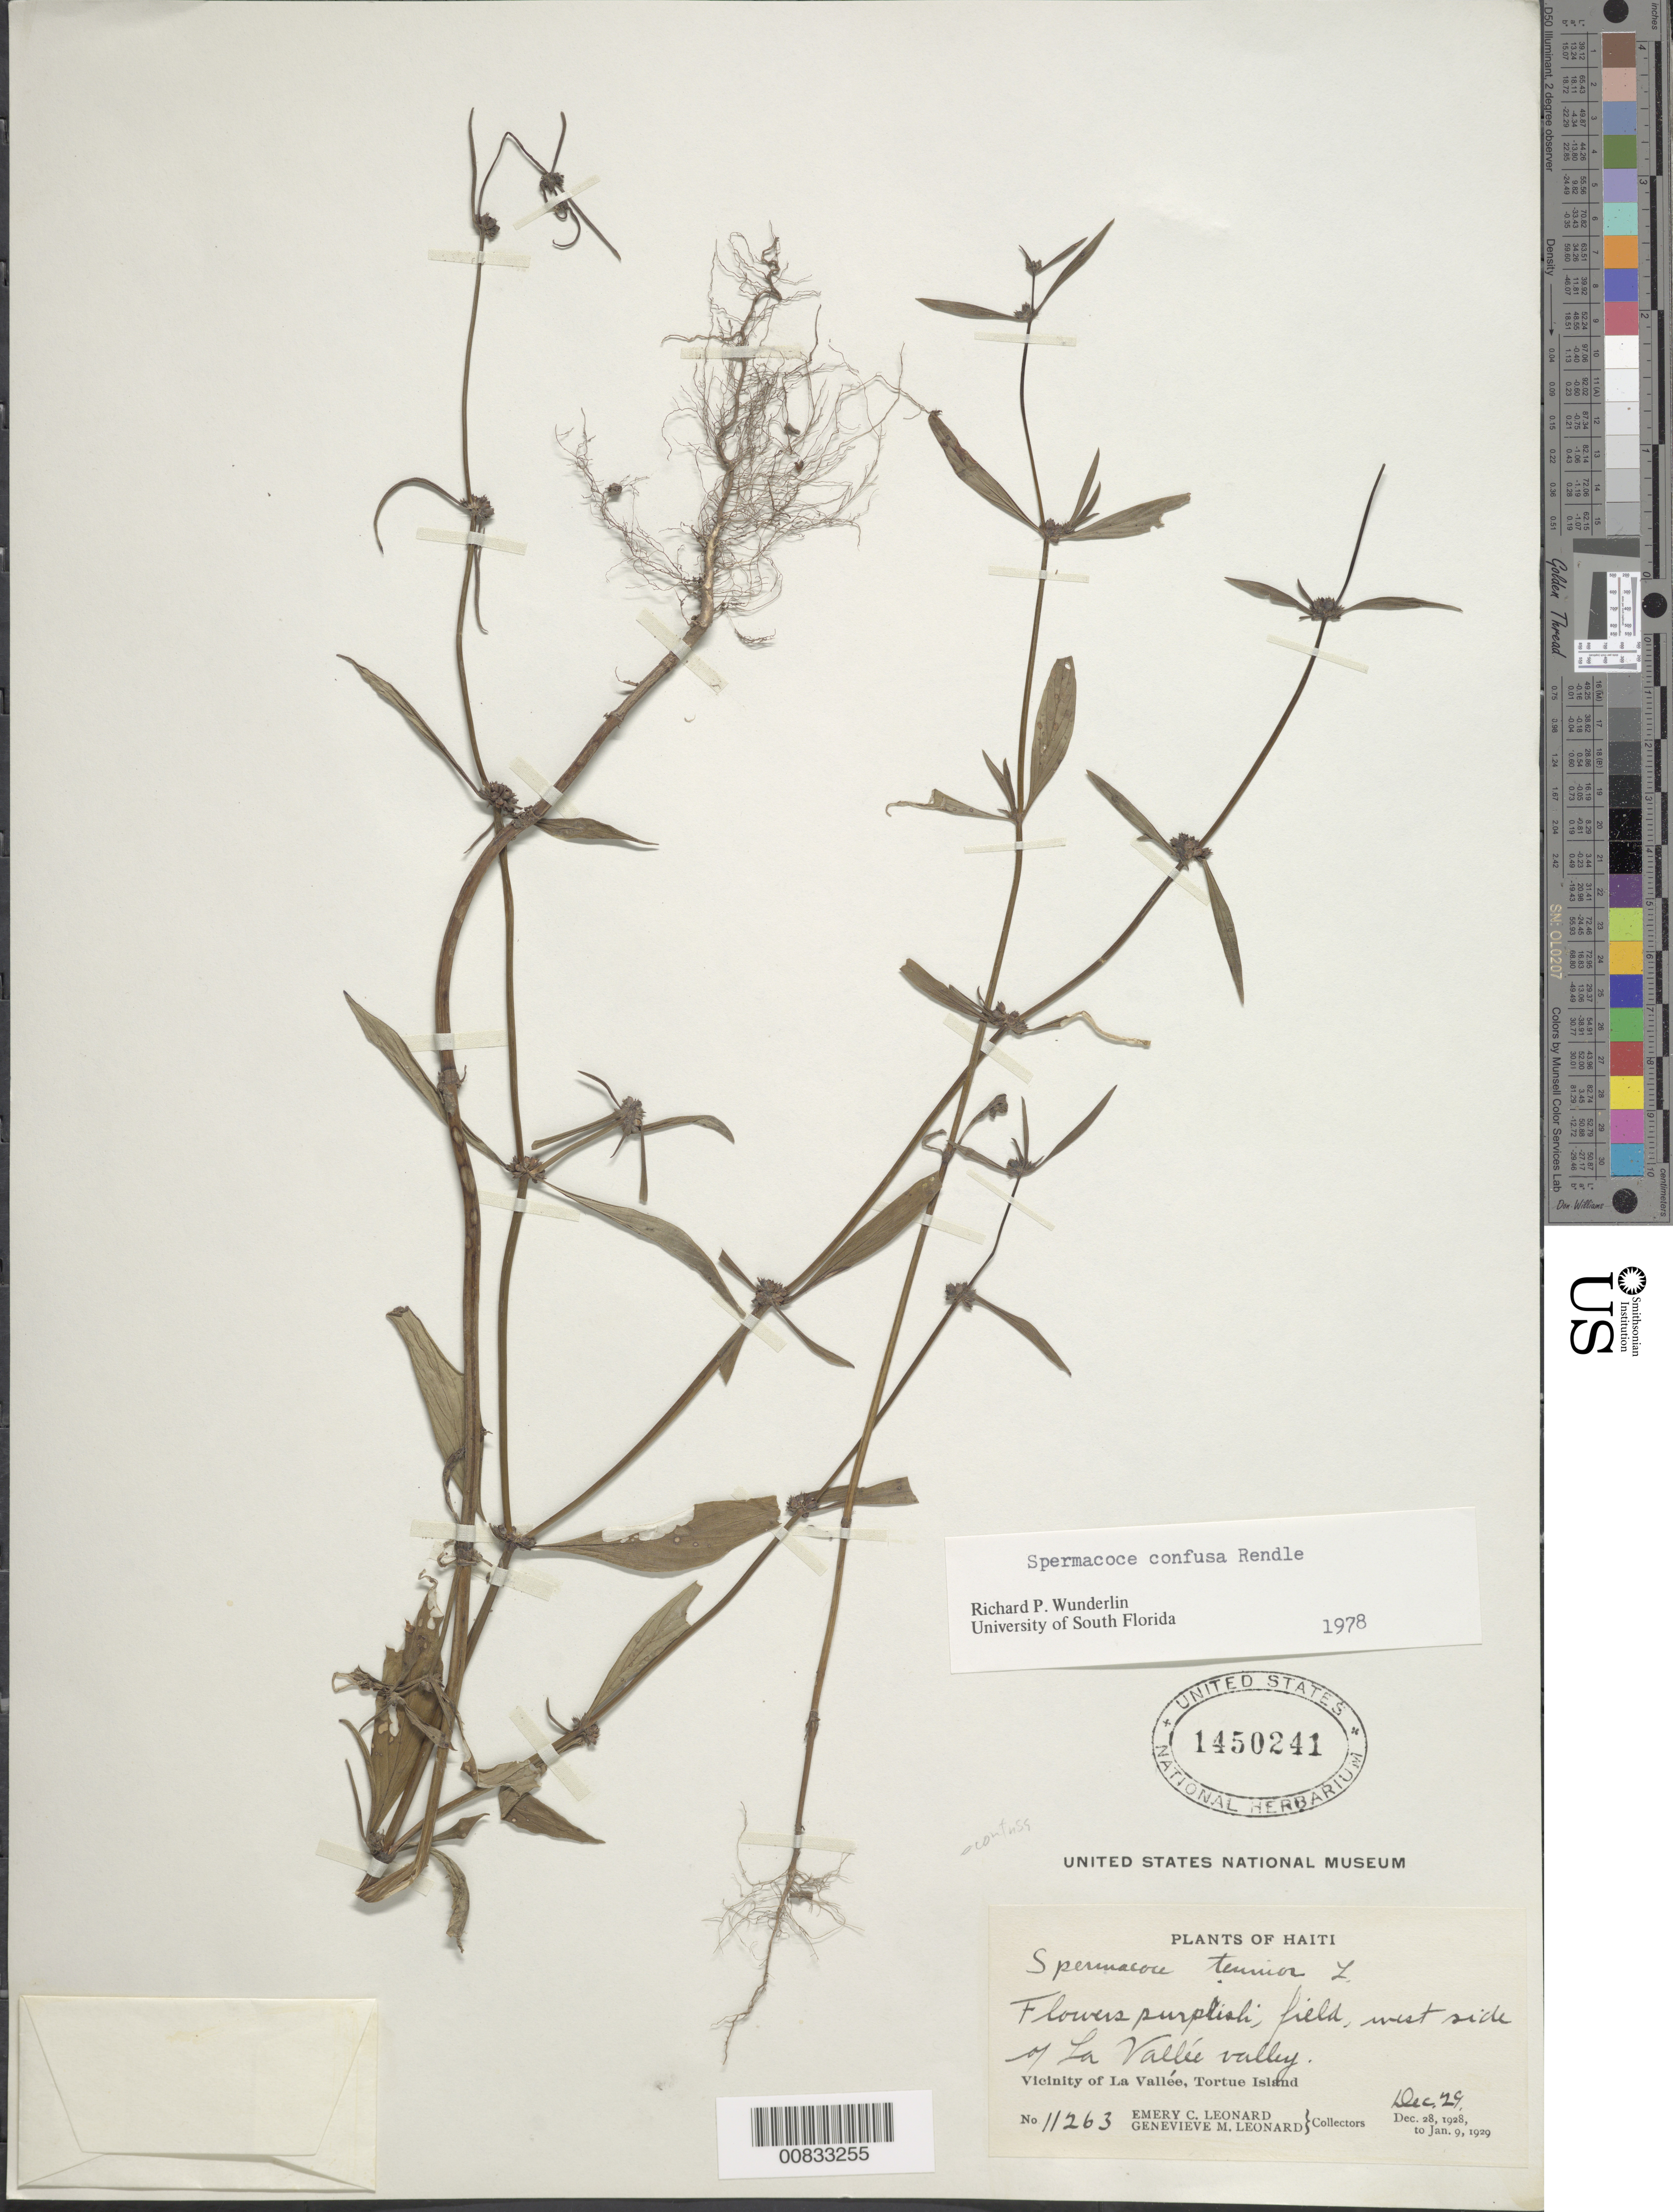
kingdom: Plantae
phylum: Tracheophyta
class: Magnoliopsida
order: Gentianales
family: Rubiaceae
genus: Spermacoce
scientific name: Spermacoce tenuior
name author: L.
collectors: E. C. Leonard & G. M. Leonard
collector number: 11263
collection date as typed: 29 Dec 1928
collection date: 1928-12-29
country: Haiti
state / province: Nord-Ouest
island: Île de la Tortue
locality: Vicinity of La Vallée, west side of La Vallée valley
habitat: Field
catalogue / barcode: US 1450241